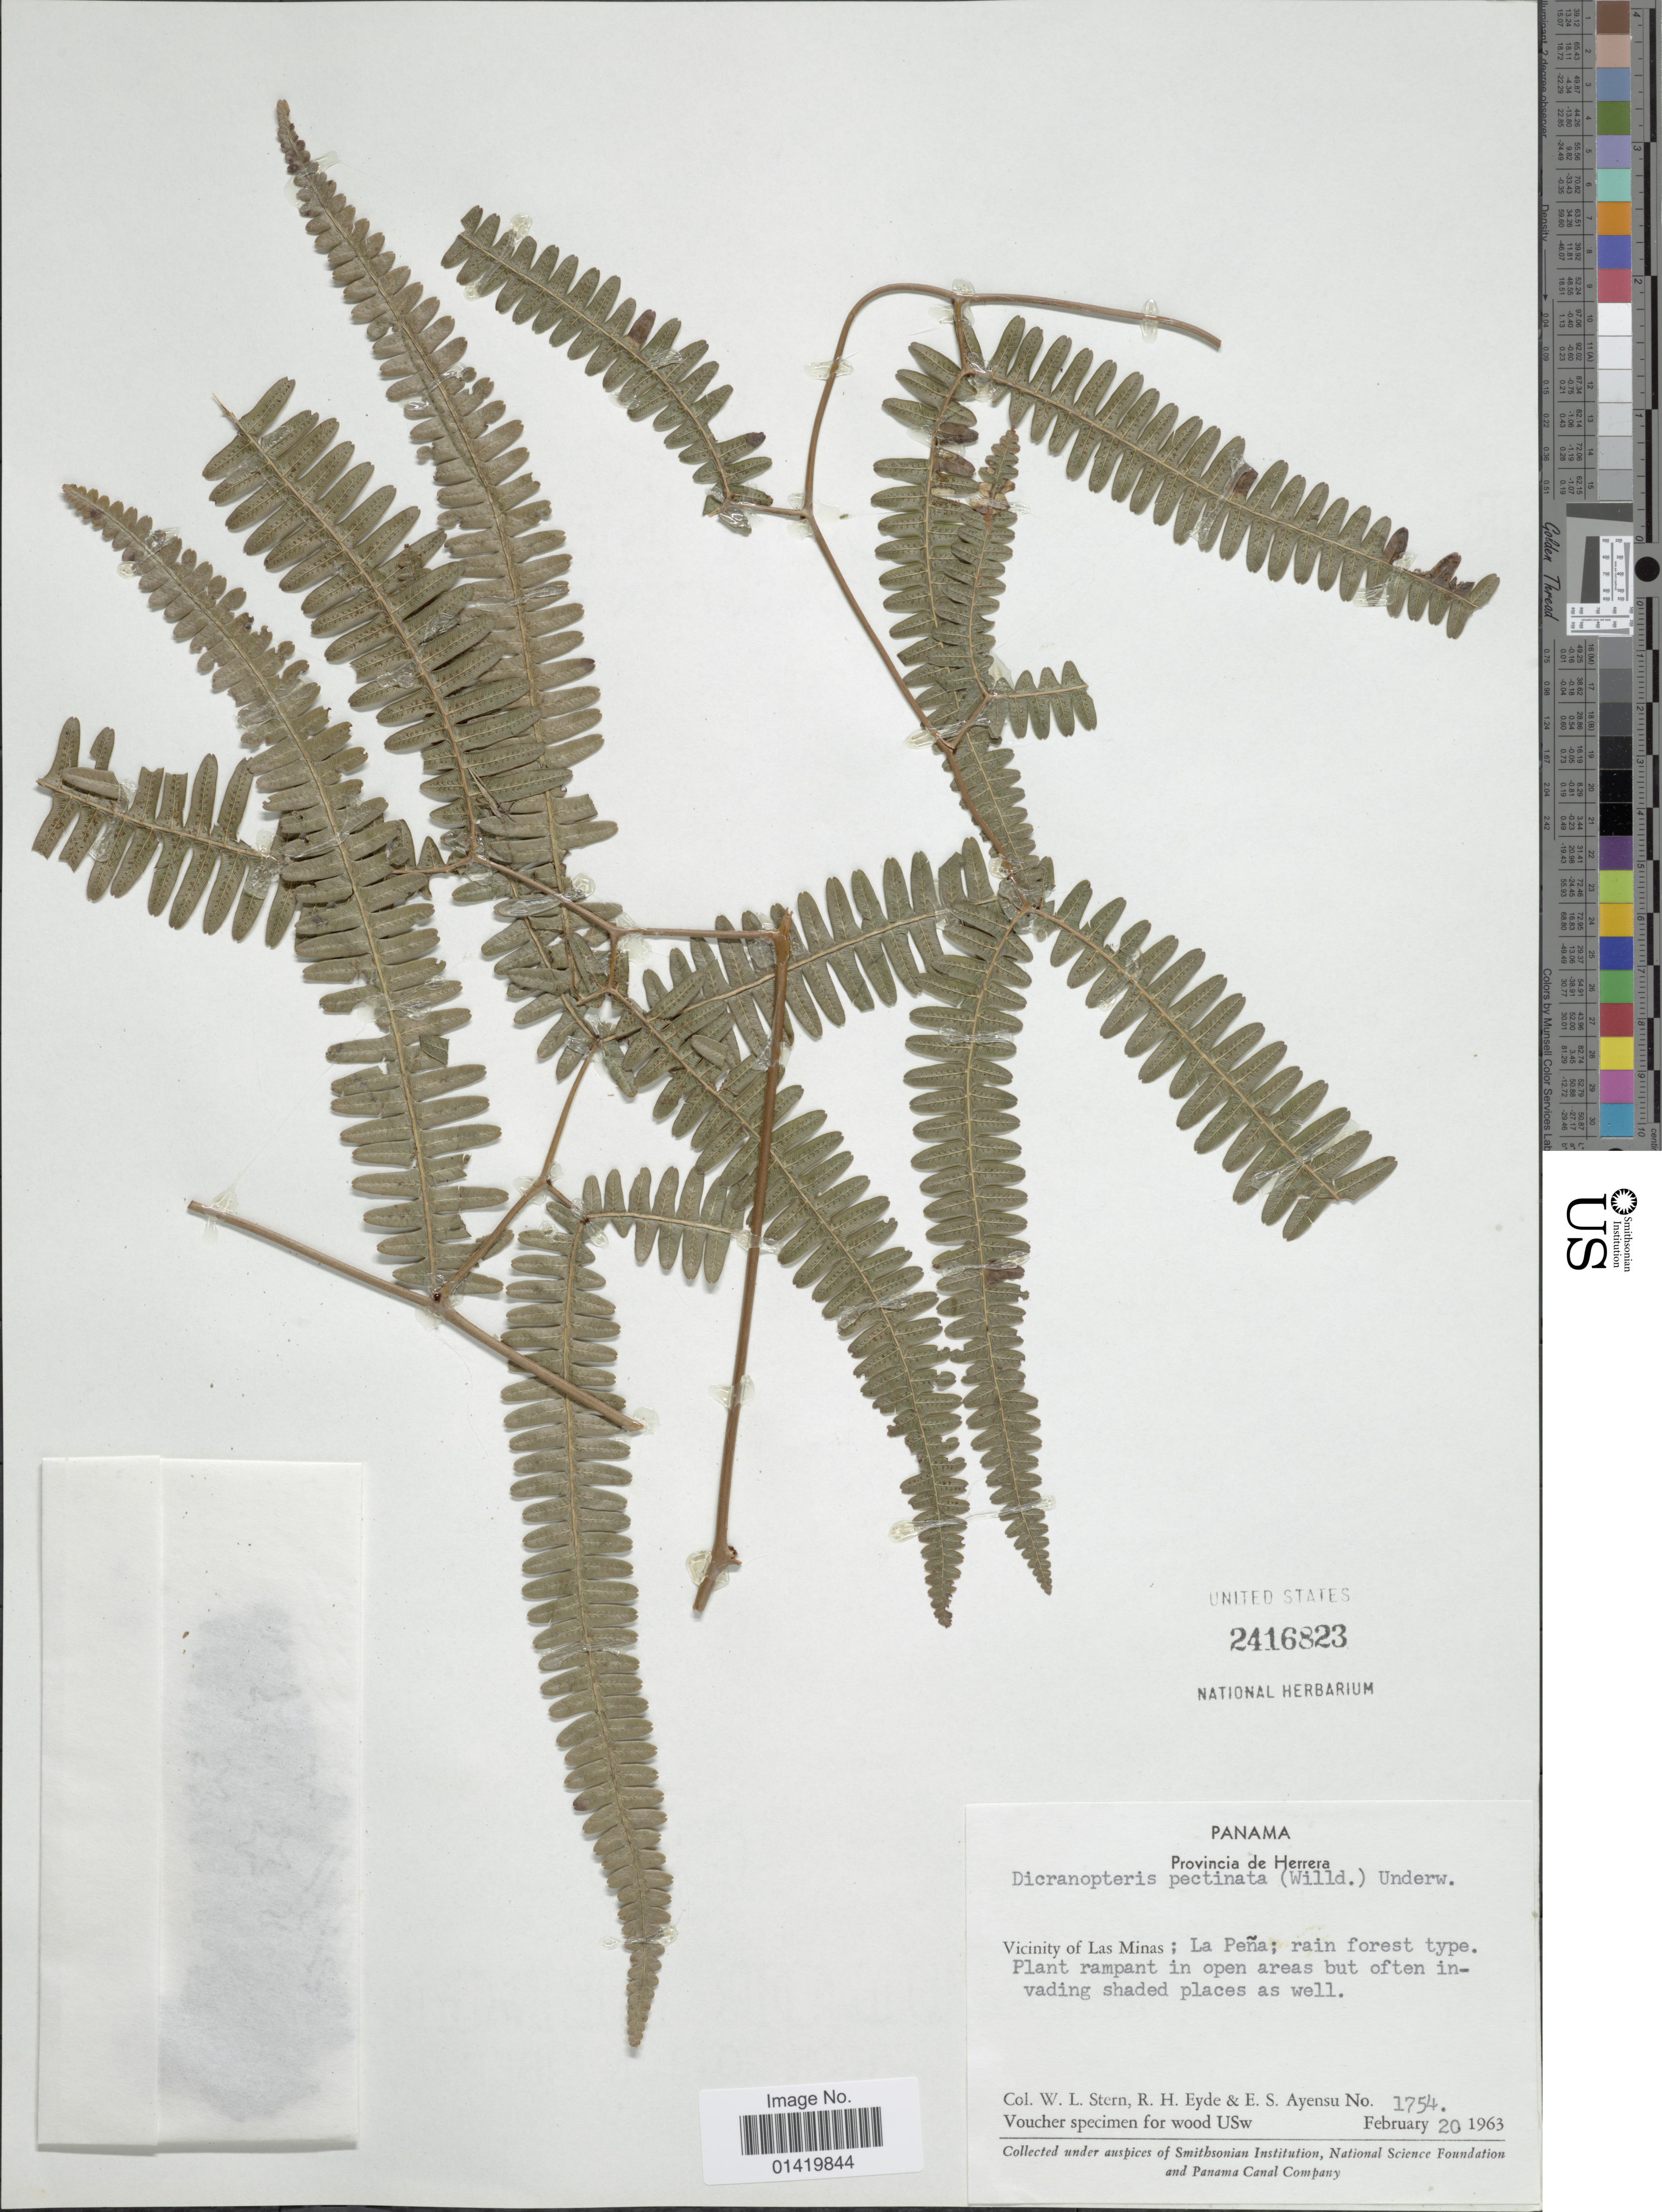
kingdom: Plantae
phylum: Tracheophyta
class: Polypodiopsida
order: Gleicheniales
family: Gleicheniaceae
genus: Gleichenella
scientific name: Gleichenella pectinata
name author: (Willd.) Ching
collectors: W. L. Stern, R. H. Eyde & E. S. Ayensu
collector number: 1754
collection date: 1963-02-20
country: Panama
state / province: Herrera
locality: Vicinity of Las Minas; La Peña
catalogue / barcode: US 2416823